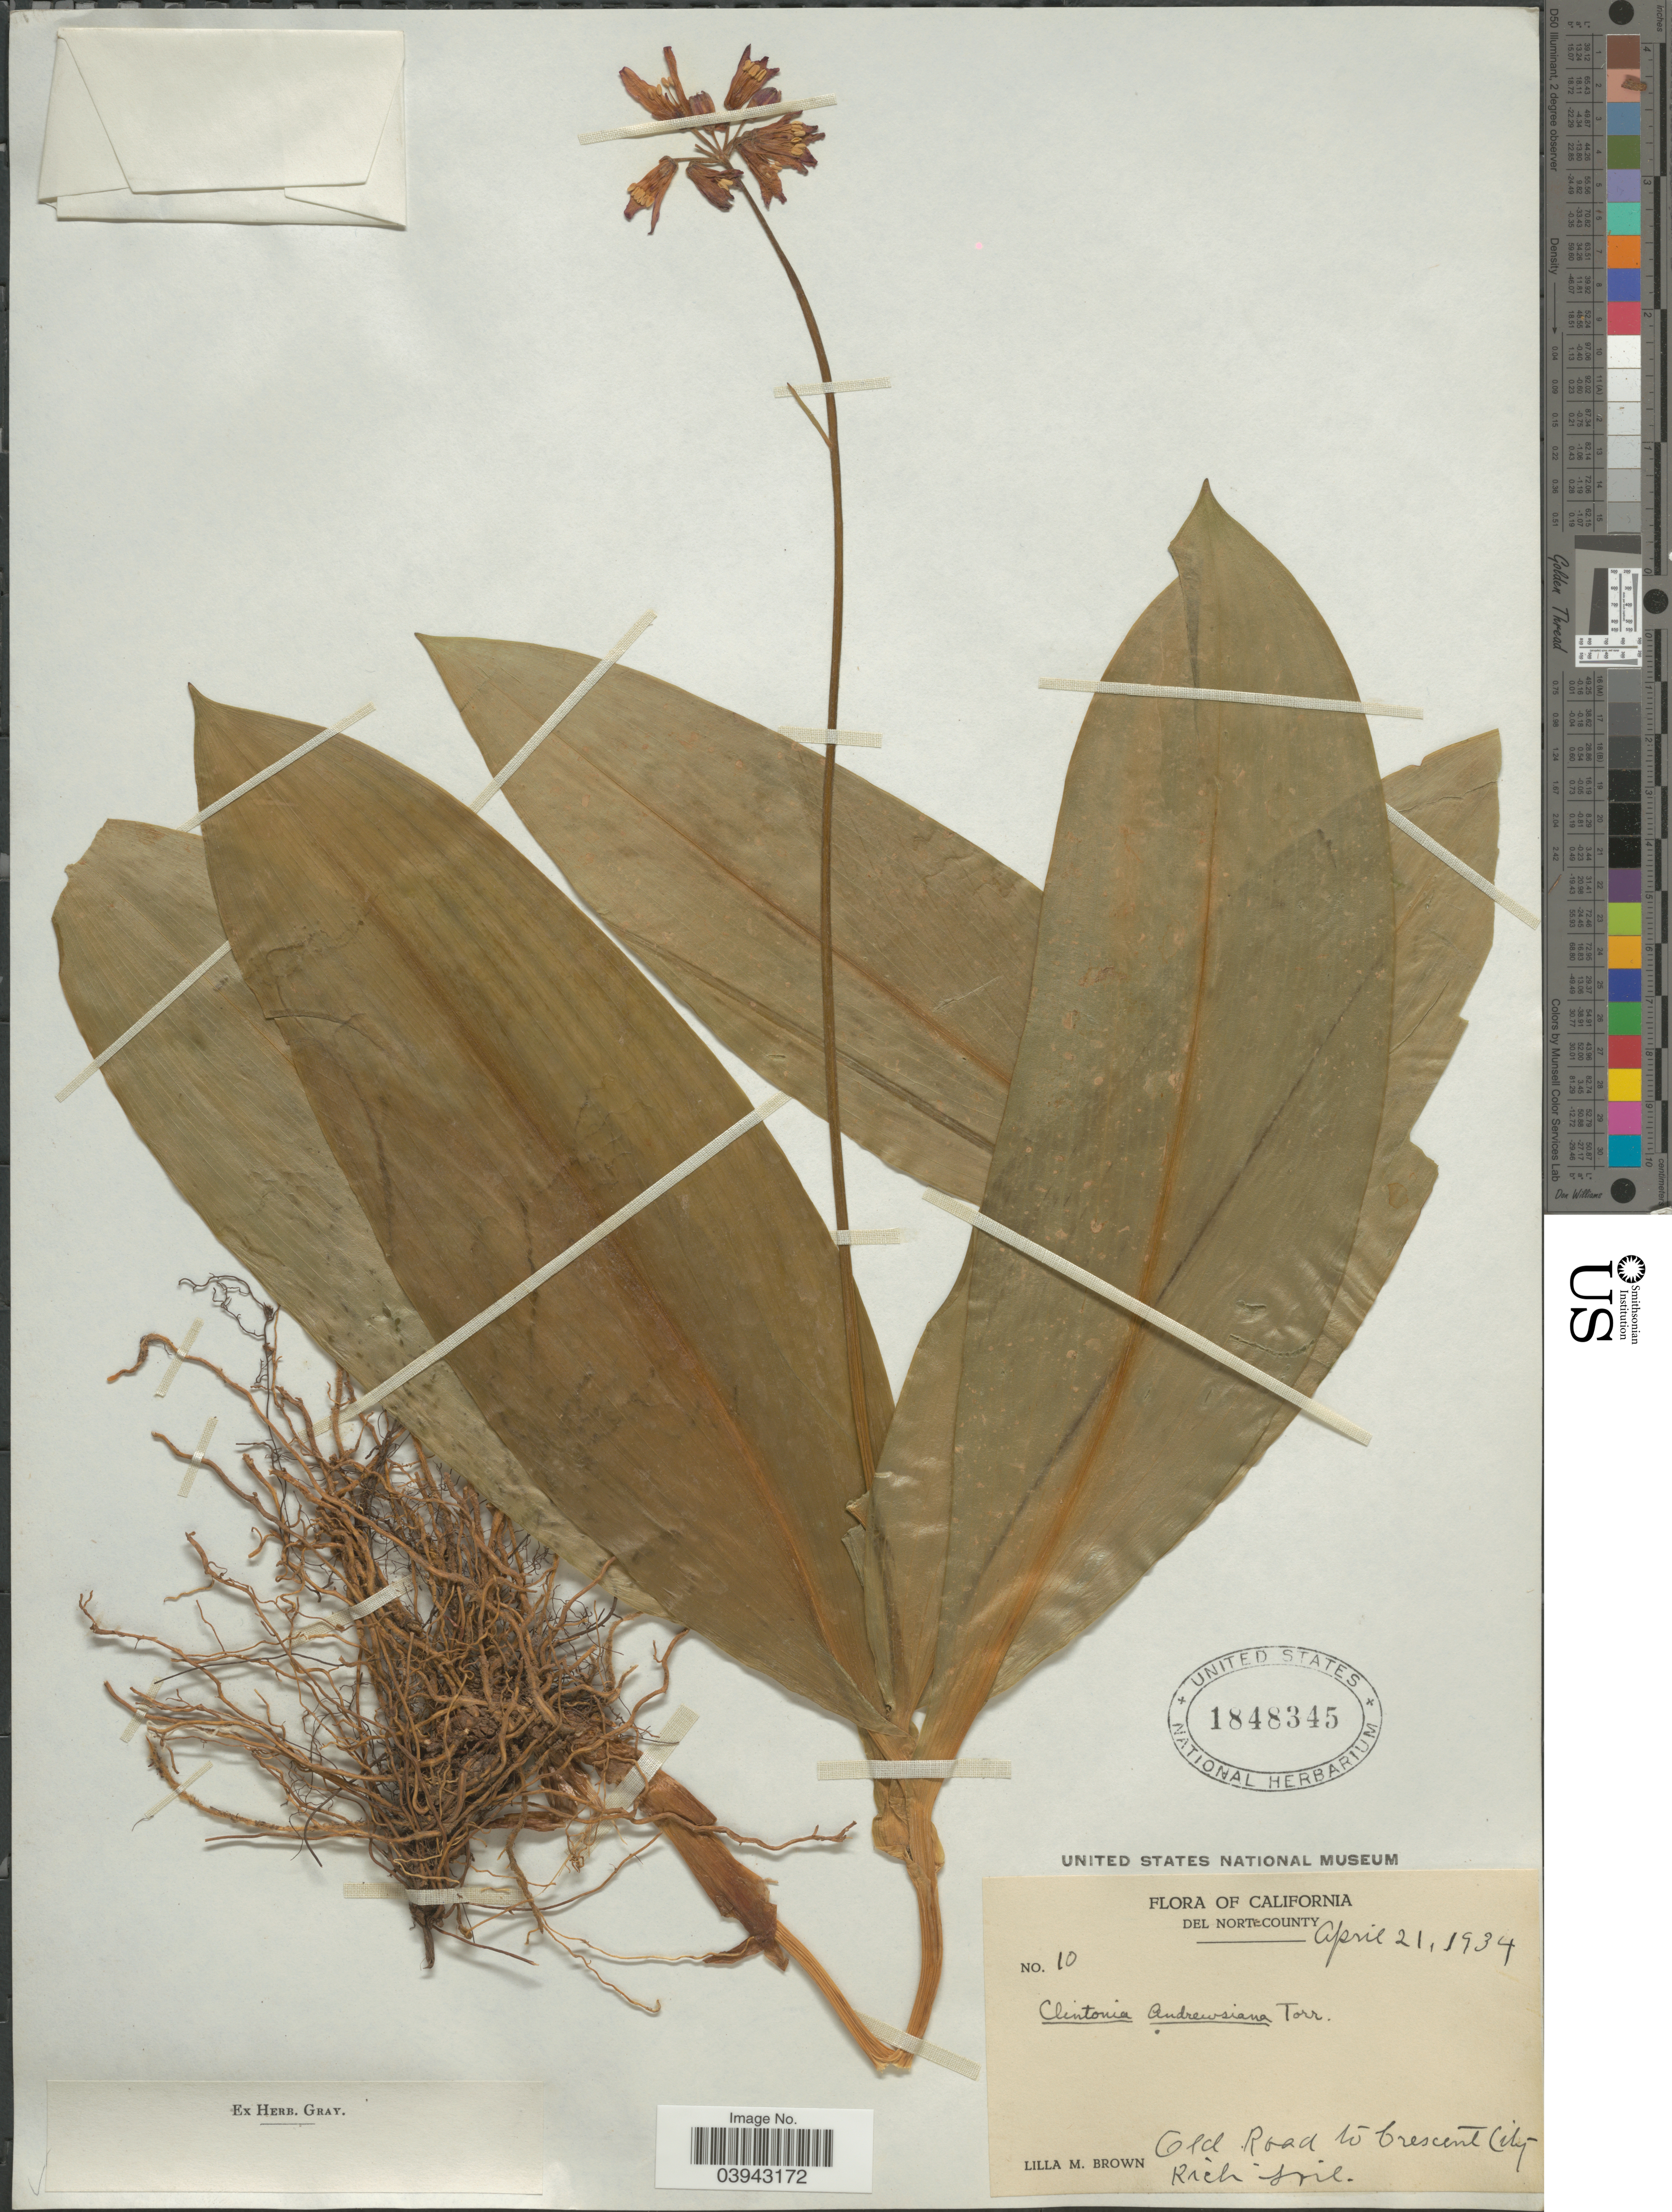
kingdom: Plantae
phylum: Tracheophyta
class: Liliopsida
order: Liliales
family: Liliaceae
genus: Clintonia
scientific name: Clintonia andrewsiana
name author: Torr.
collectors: L. M. Brown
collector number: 10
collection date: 1934-04-21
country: United States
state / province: California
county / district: Del Norte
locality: Del Norte County. Old Road to Crescent City.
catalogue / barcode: US 1848345